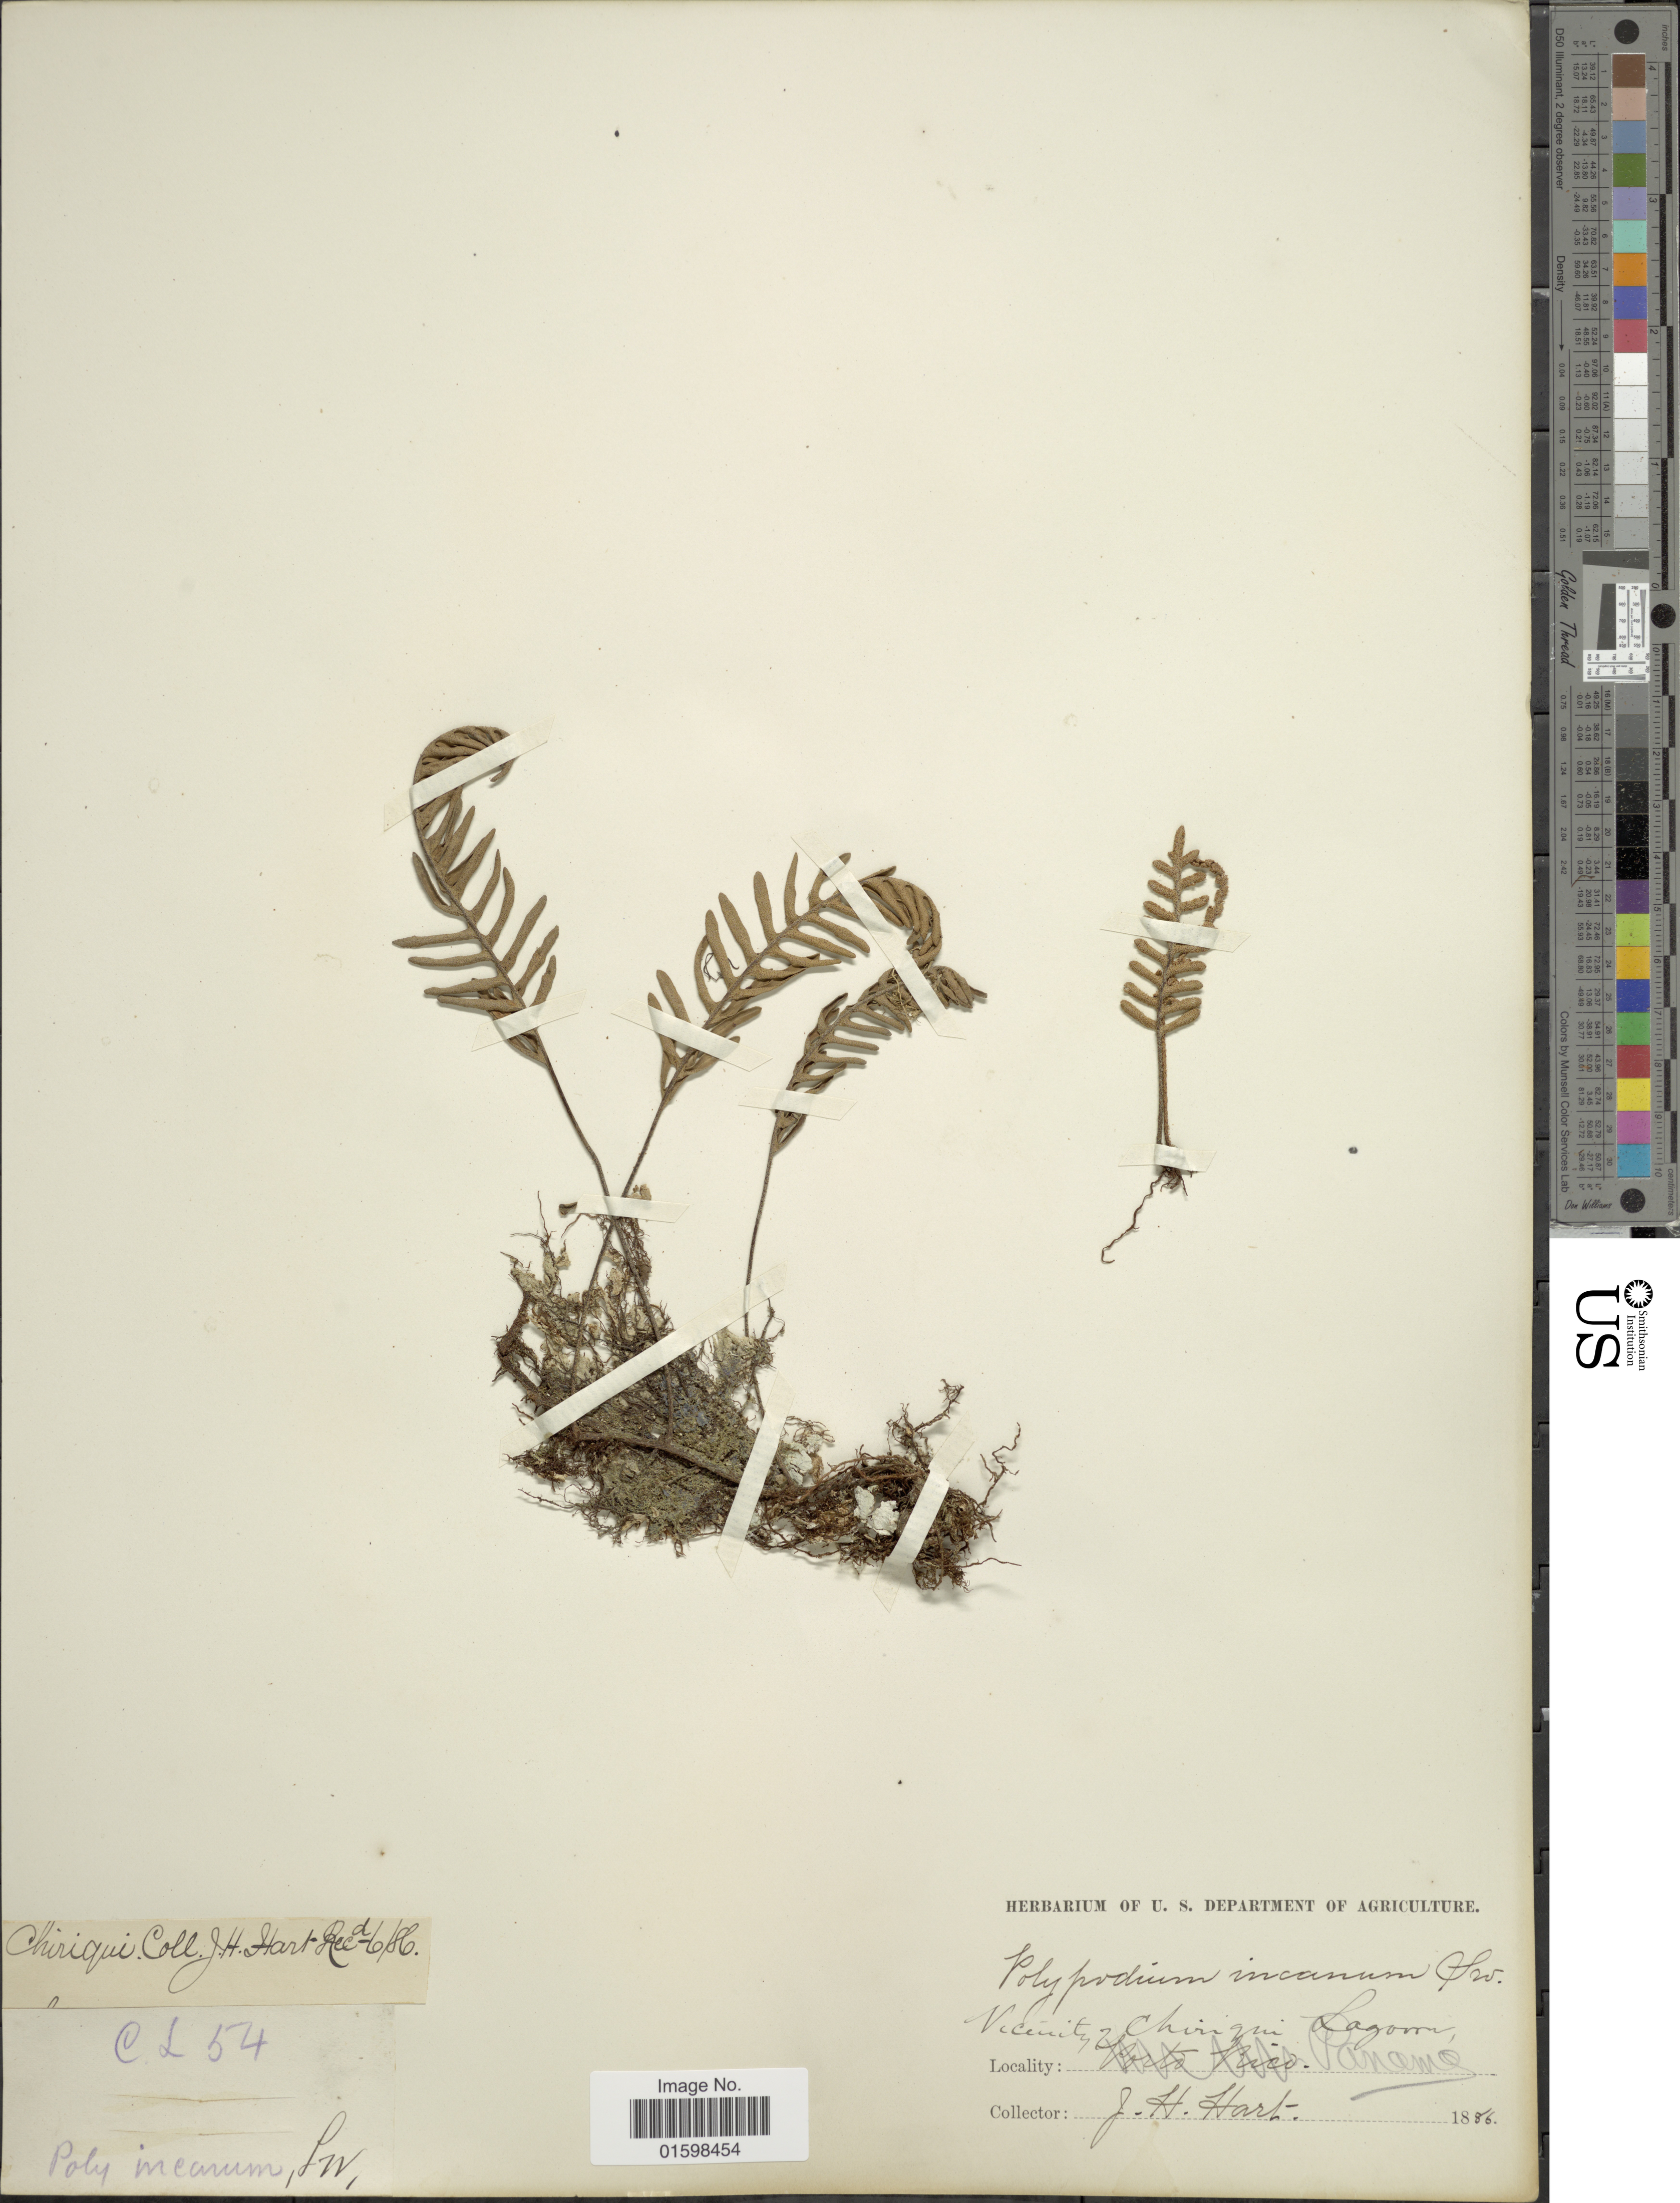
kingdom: Plantae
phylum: Tracheophyta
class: Polypodiopsida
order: Polypodiales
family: Polypodiaceae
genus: Pleopeltis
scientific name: Pleopeltis polypodioides var. acicularis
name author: (Weath.) E.G. Andrews & Windham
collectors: J. H. Hart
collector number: CL54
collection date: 1886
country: Panama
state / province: Chiriqui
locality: Vicinity of Chiriqui Laguna